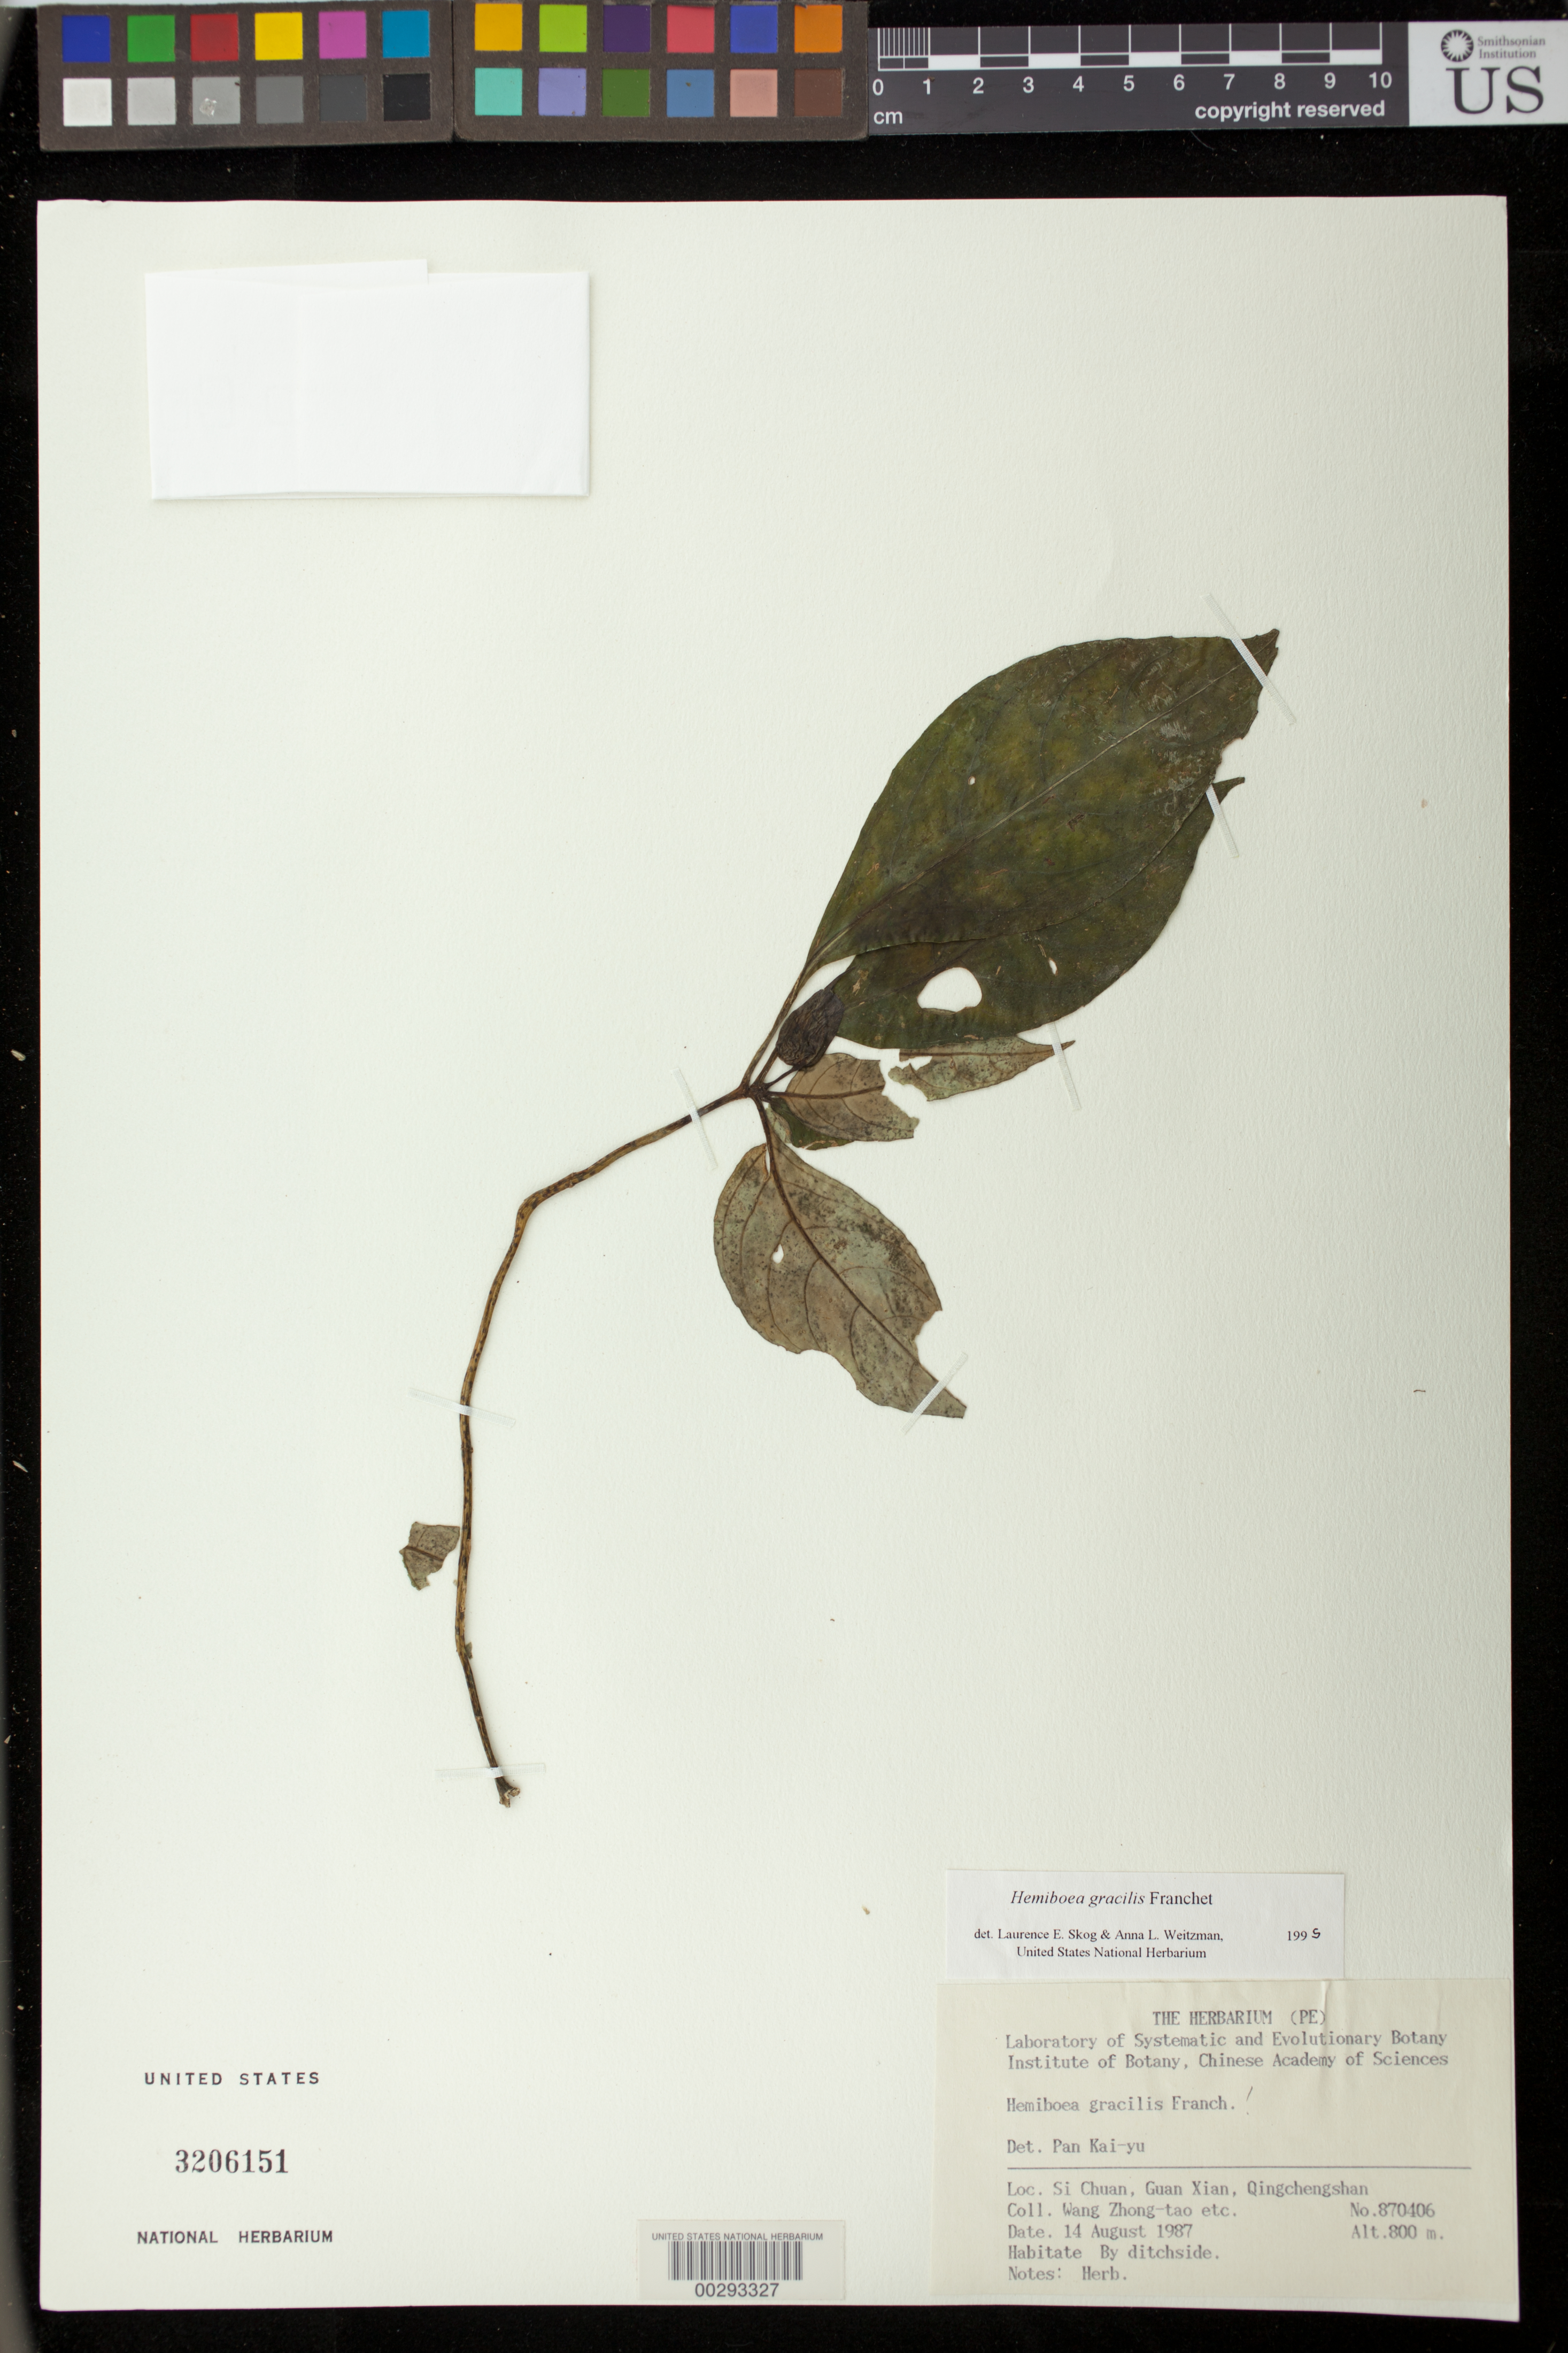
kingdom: Plantae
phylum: Tracheophyta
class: Magnoliopsida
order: Lamiales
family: Gesneriaceae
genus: Hemiboea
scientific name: Hemiboea gracilis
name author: Franch.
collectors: W. Zhong-Tao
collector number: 870406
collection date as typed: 14 Aug 1987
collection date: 1987-08-14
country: China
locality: Si chuan, guan xian, quingchengshan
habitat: By ditchside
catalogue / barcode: US 3206151